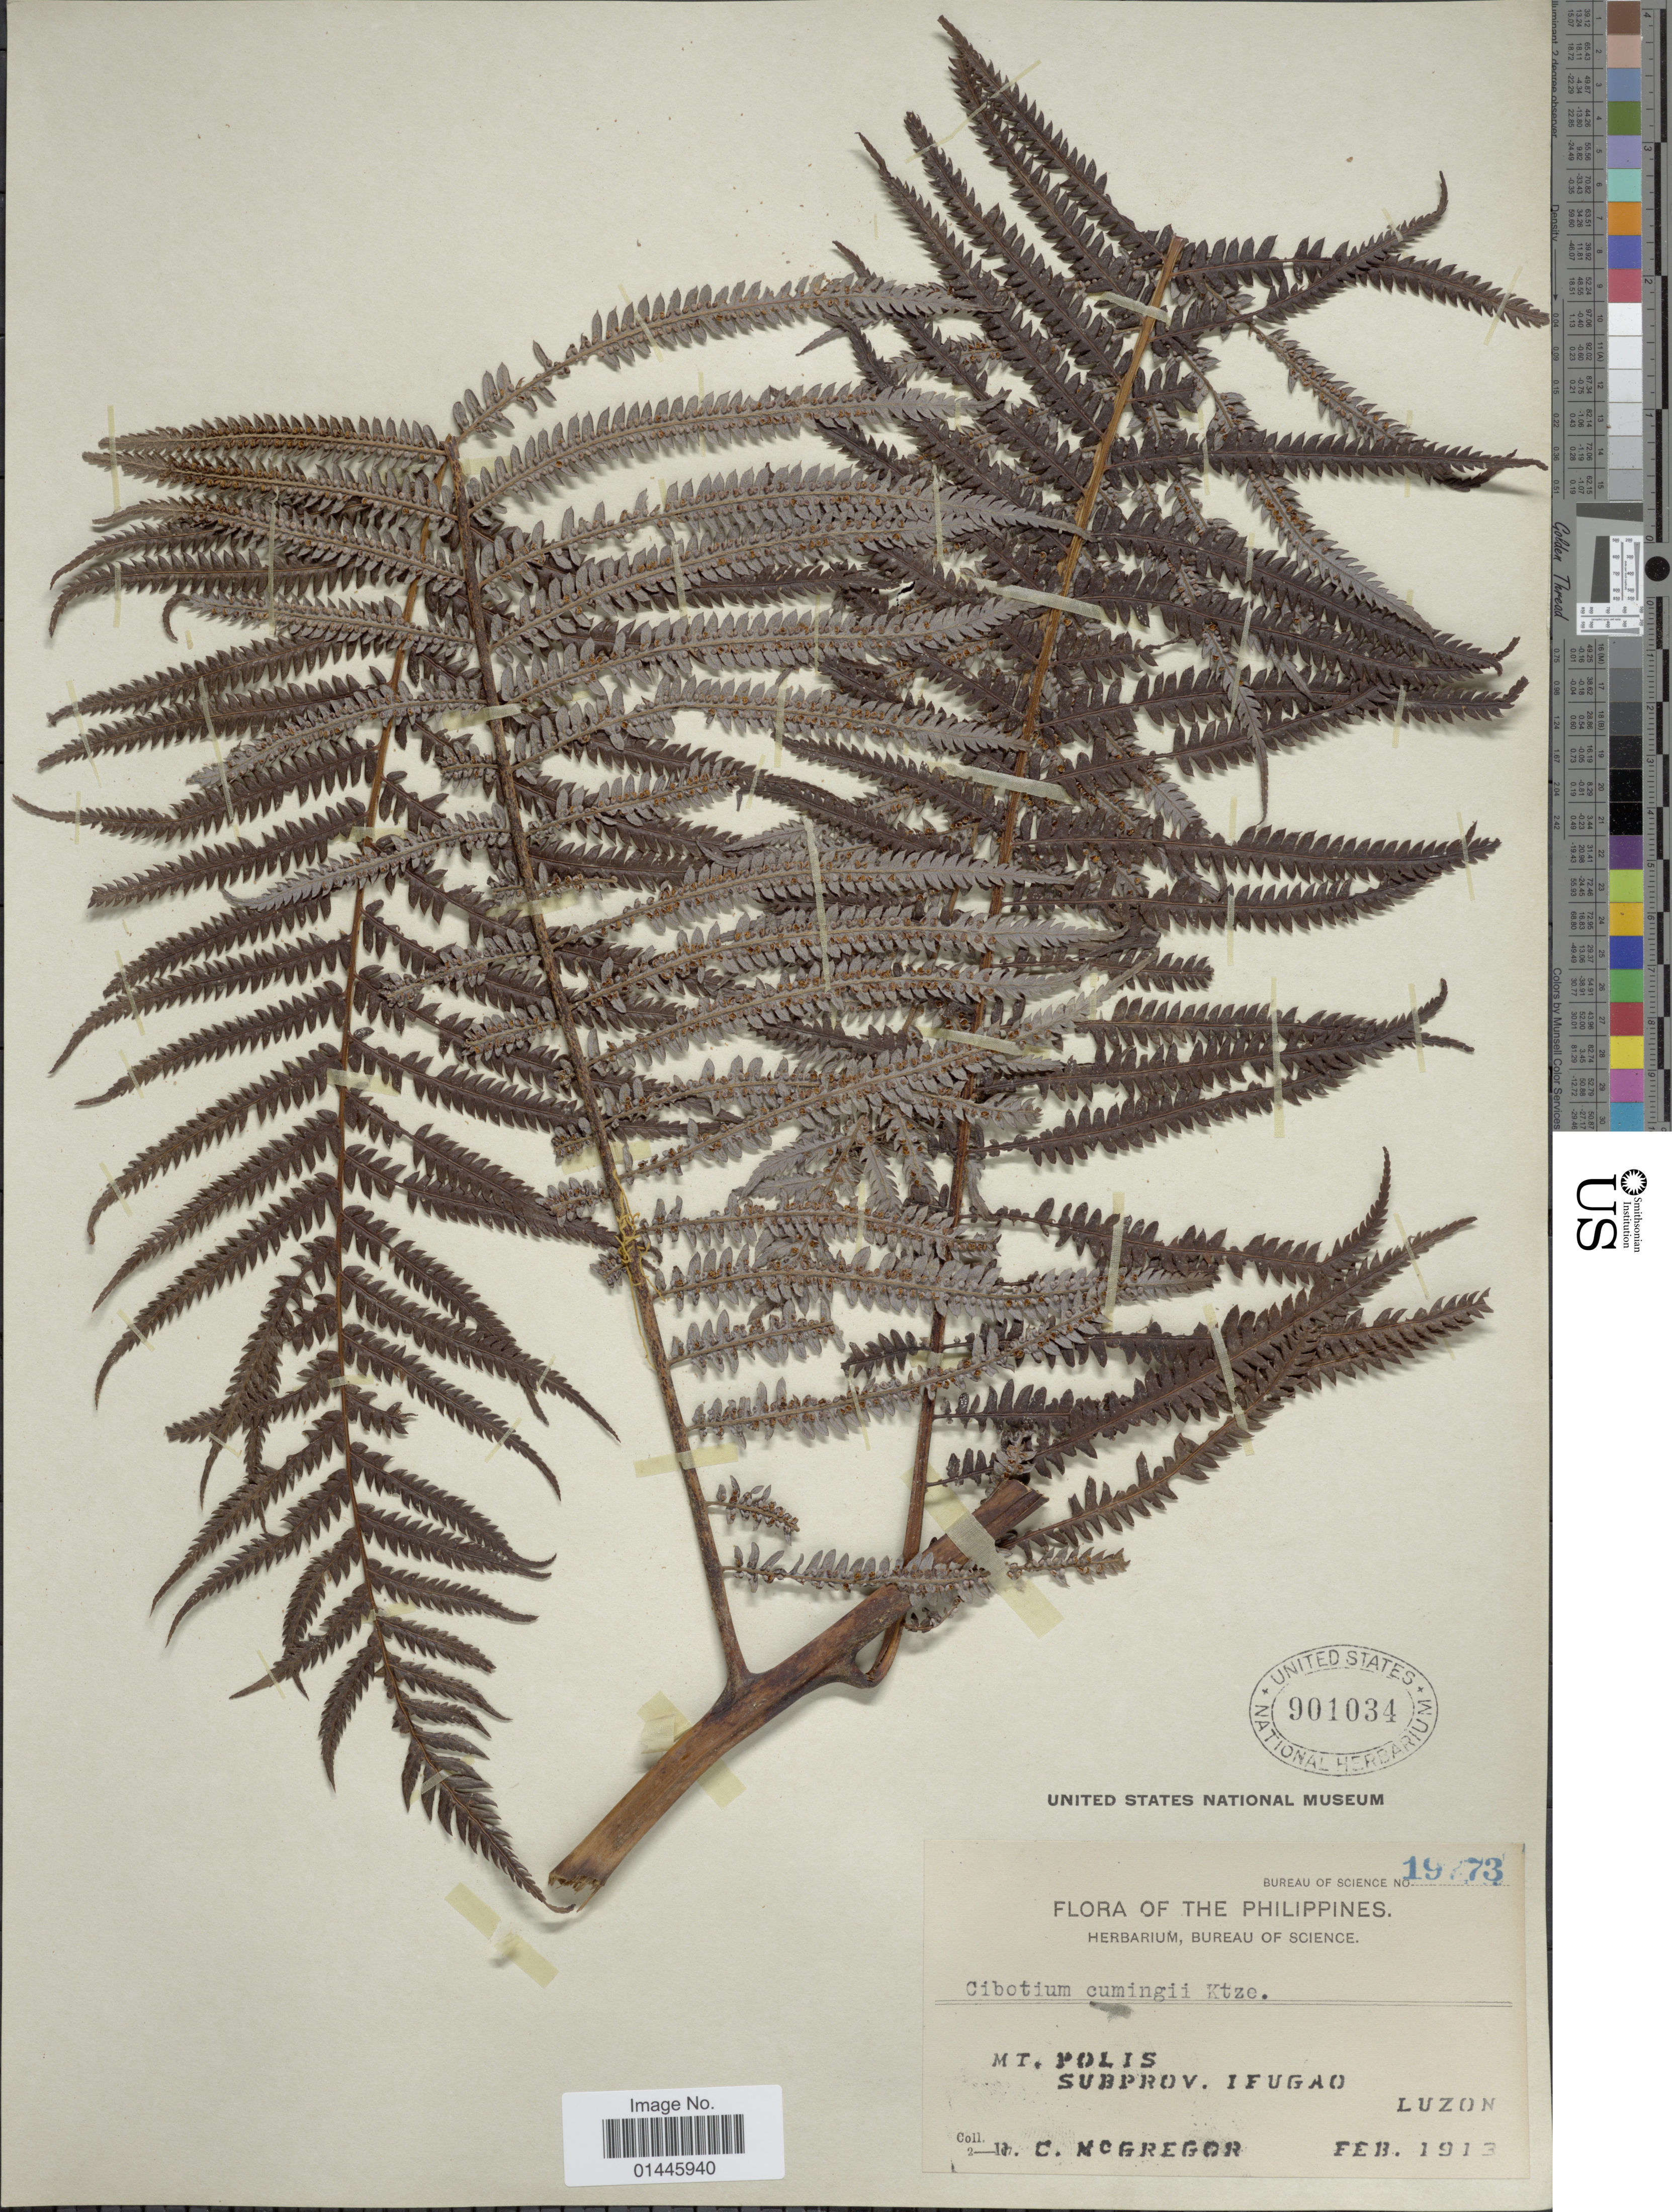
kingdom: Plantae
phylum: Tracheophyta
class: Polypodiopsida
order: Cyatheales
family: Cibotiaceae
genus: Cibotium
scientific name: Cibotium barometz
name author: (L.) J. Sm.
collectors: R. C. McGregor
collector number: Bureau of Science 19873*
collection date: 1913-02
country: Philippines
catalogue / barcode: US 901034